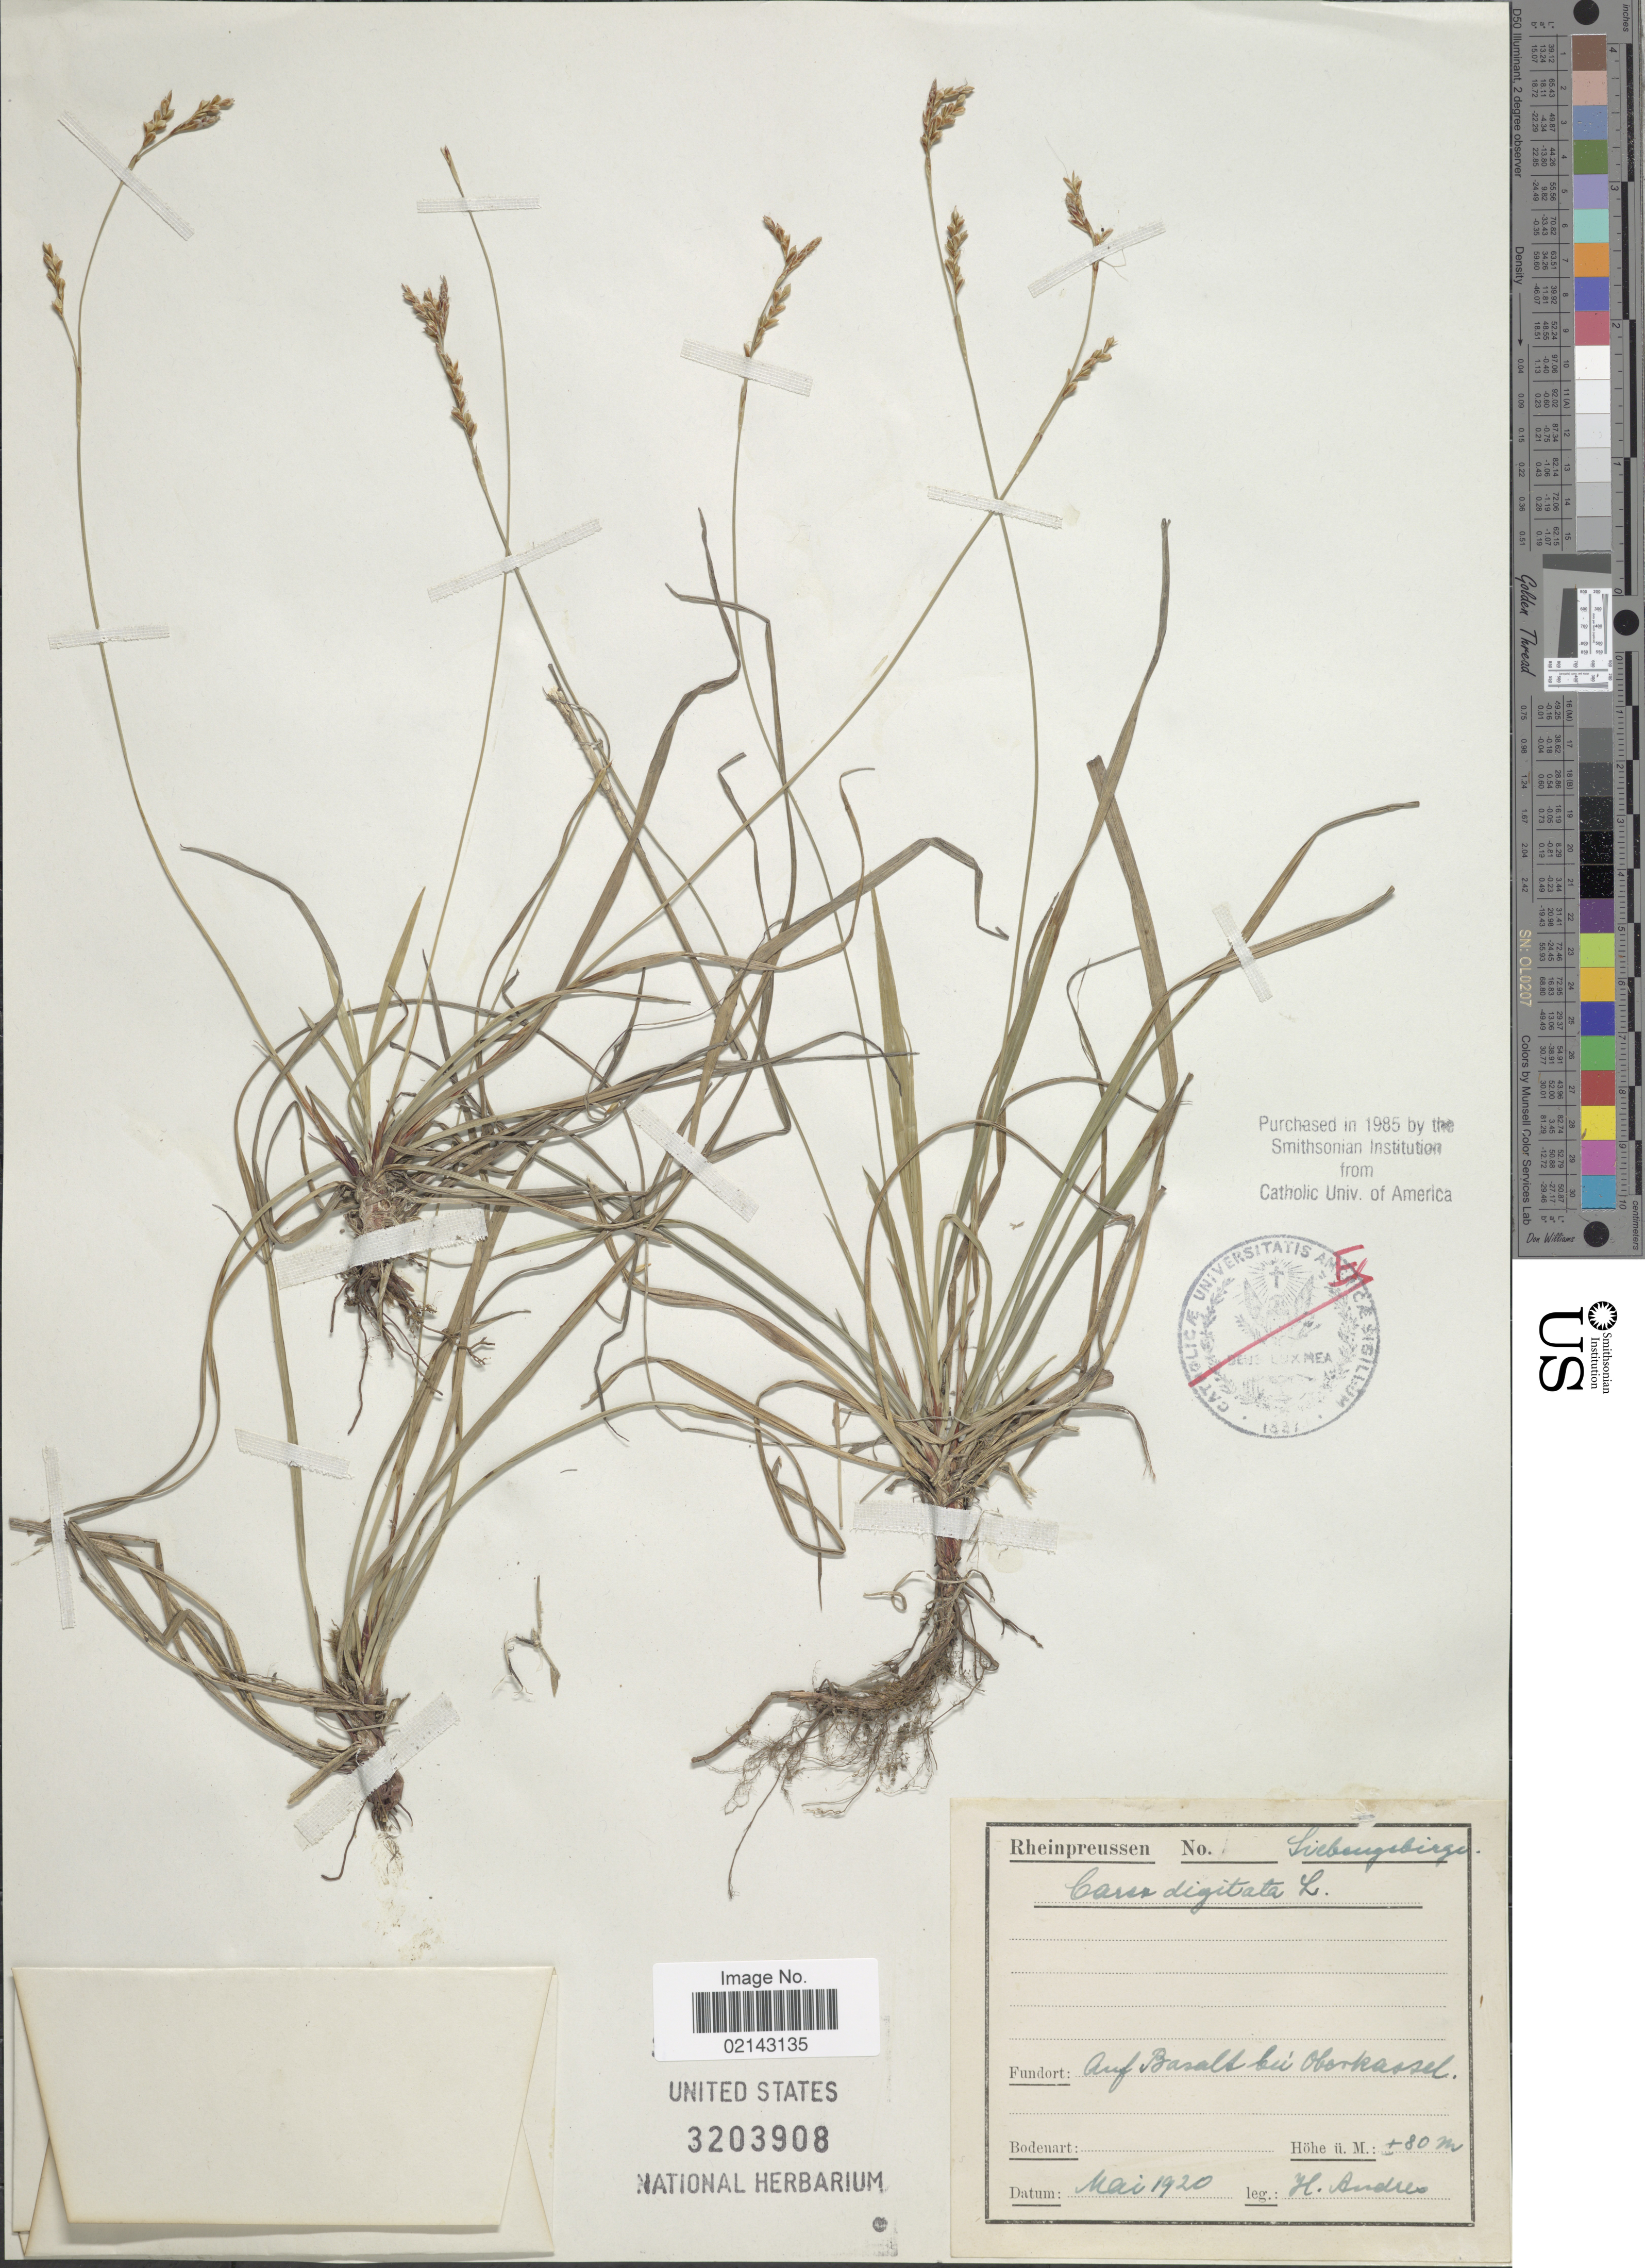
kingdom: Plantae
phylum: Tracheophyta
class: Liliopsida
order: Poales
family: Cyperaceae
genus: Carex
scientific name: Carex digitata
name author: L.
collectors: H. Andres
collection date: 1920-05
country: Germany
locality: Siebengbirge. Auf Basalt bei Oberkassel [interpreted]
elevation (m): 80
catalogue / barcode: US 3203908